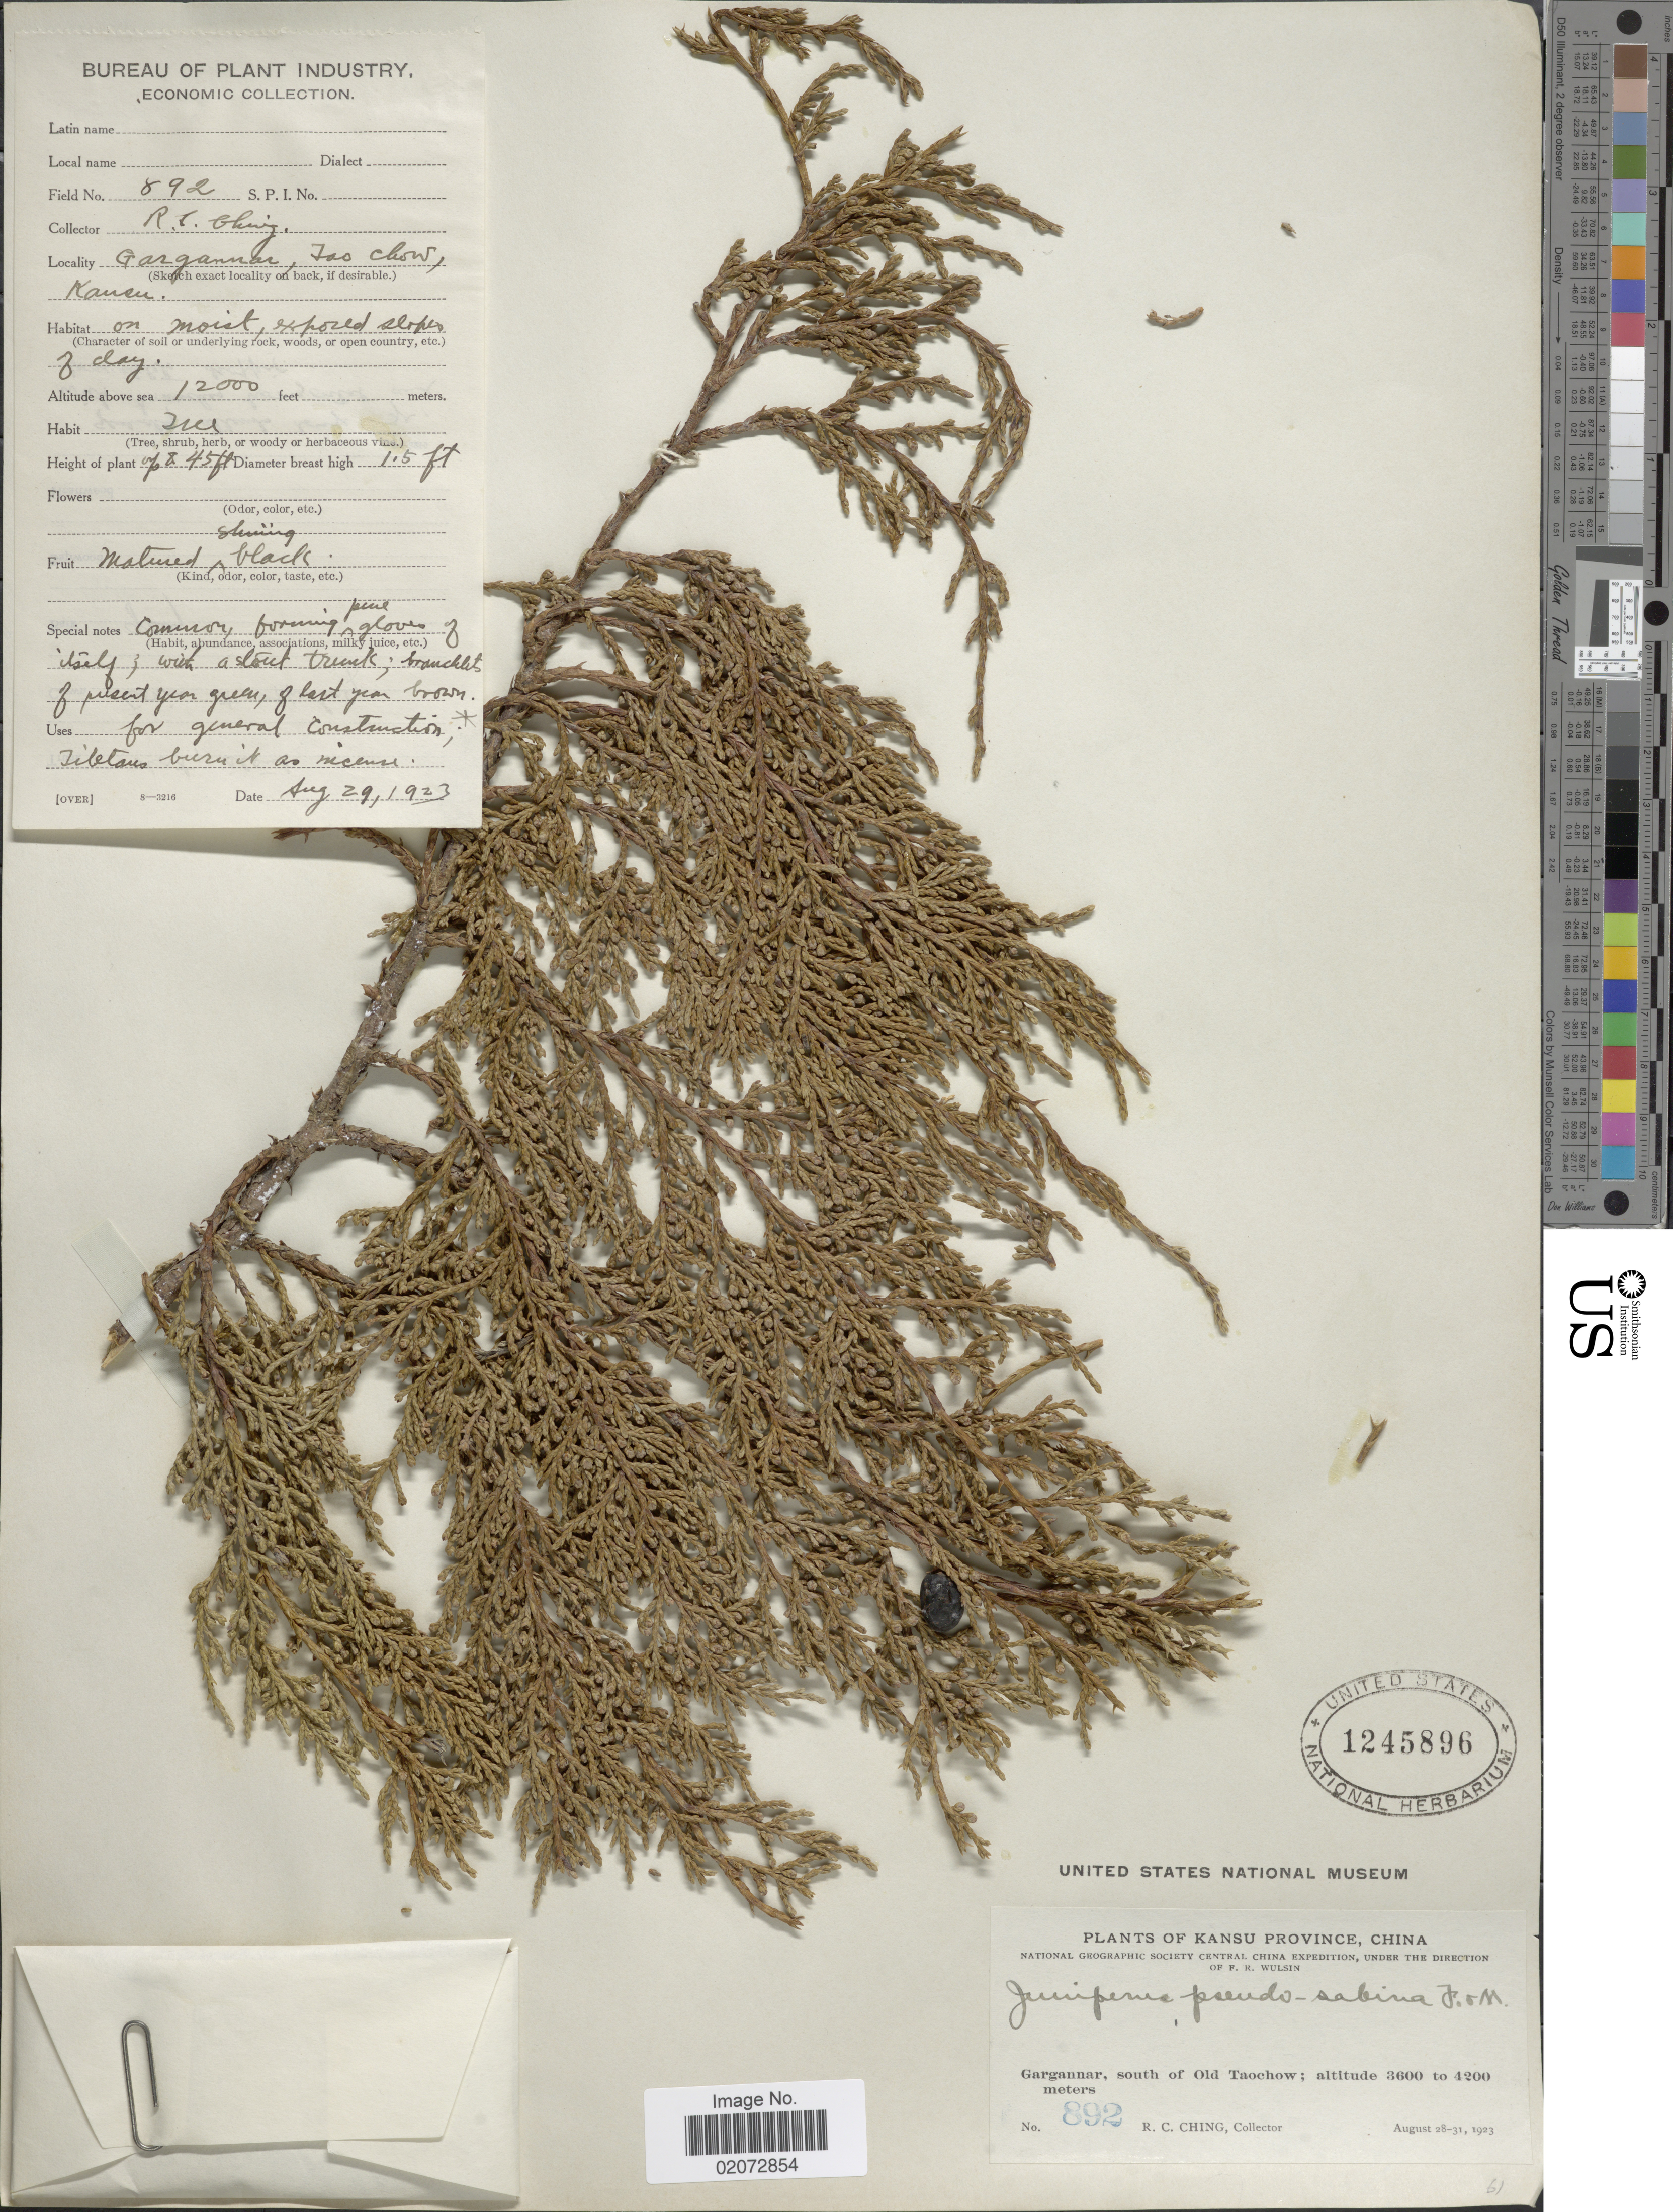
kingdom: Plantae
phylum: Tracheophyta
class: Pinopsida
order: Pinales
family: Cupressaceae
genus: Juniperus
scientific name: Juniperus pseudosabina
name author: Fisch. & C.A. Mey.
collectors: R. C. Ching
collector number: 892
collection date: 1923-08-29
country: China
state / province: Gansu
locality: Kansu Province, Gargannar, south of Old Taochow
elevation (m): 3658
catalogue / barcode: US 1245896